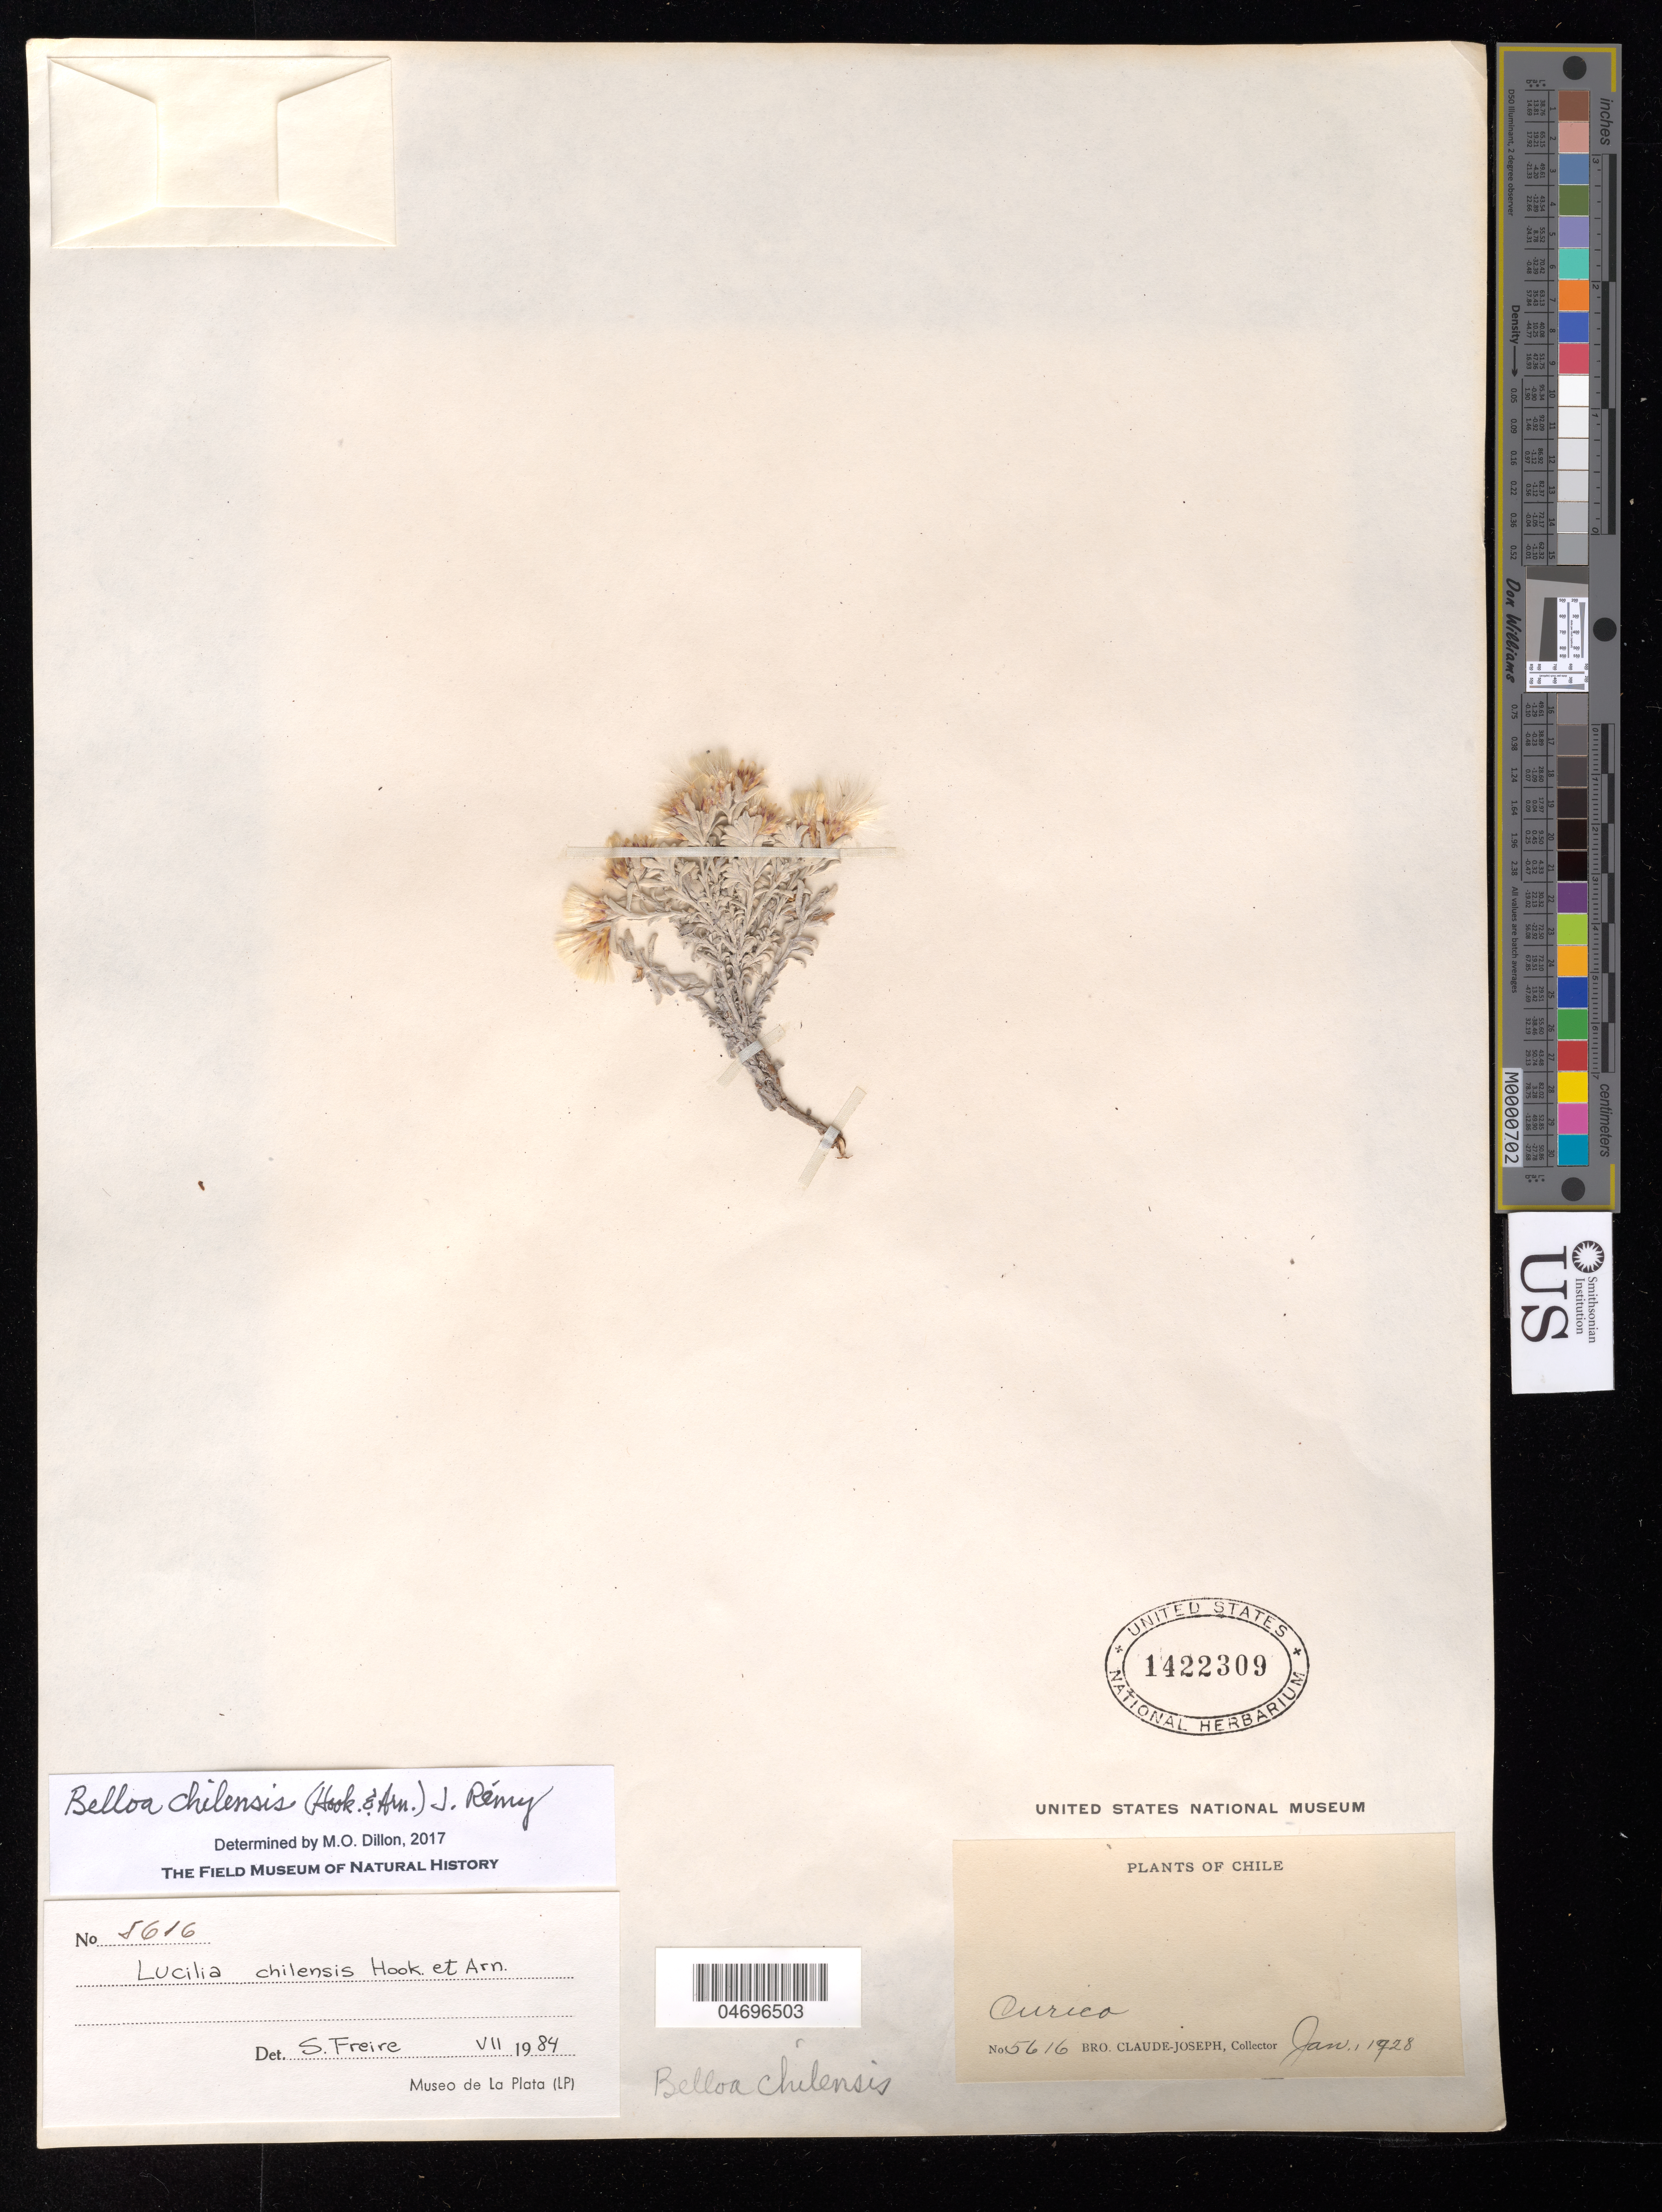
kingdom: Plantae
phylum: Tracheophyta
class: Magnoliopsida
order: Asterales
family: Asteraceae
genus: Belloa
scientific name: Belloa chilensis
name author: (Hook. & Arn.) J. Rémy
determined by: Dillon, M. O.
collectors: Bro. Claude-Joseph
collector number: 5616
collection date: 1928-01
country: Chile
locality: Curico.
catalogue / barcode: US 1422309